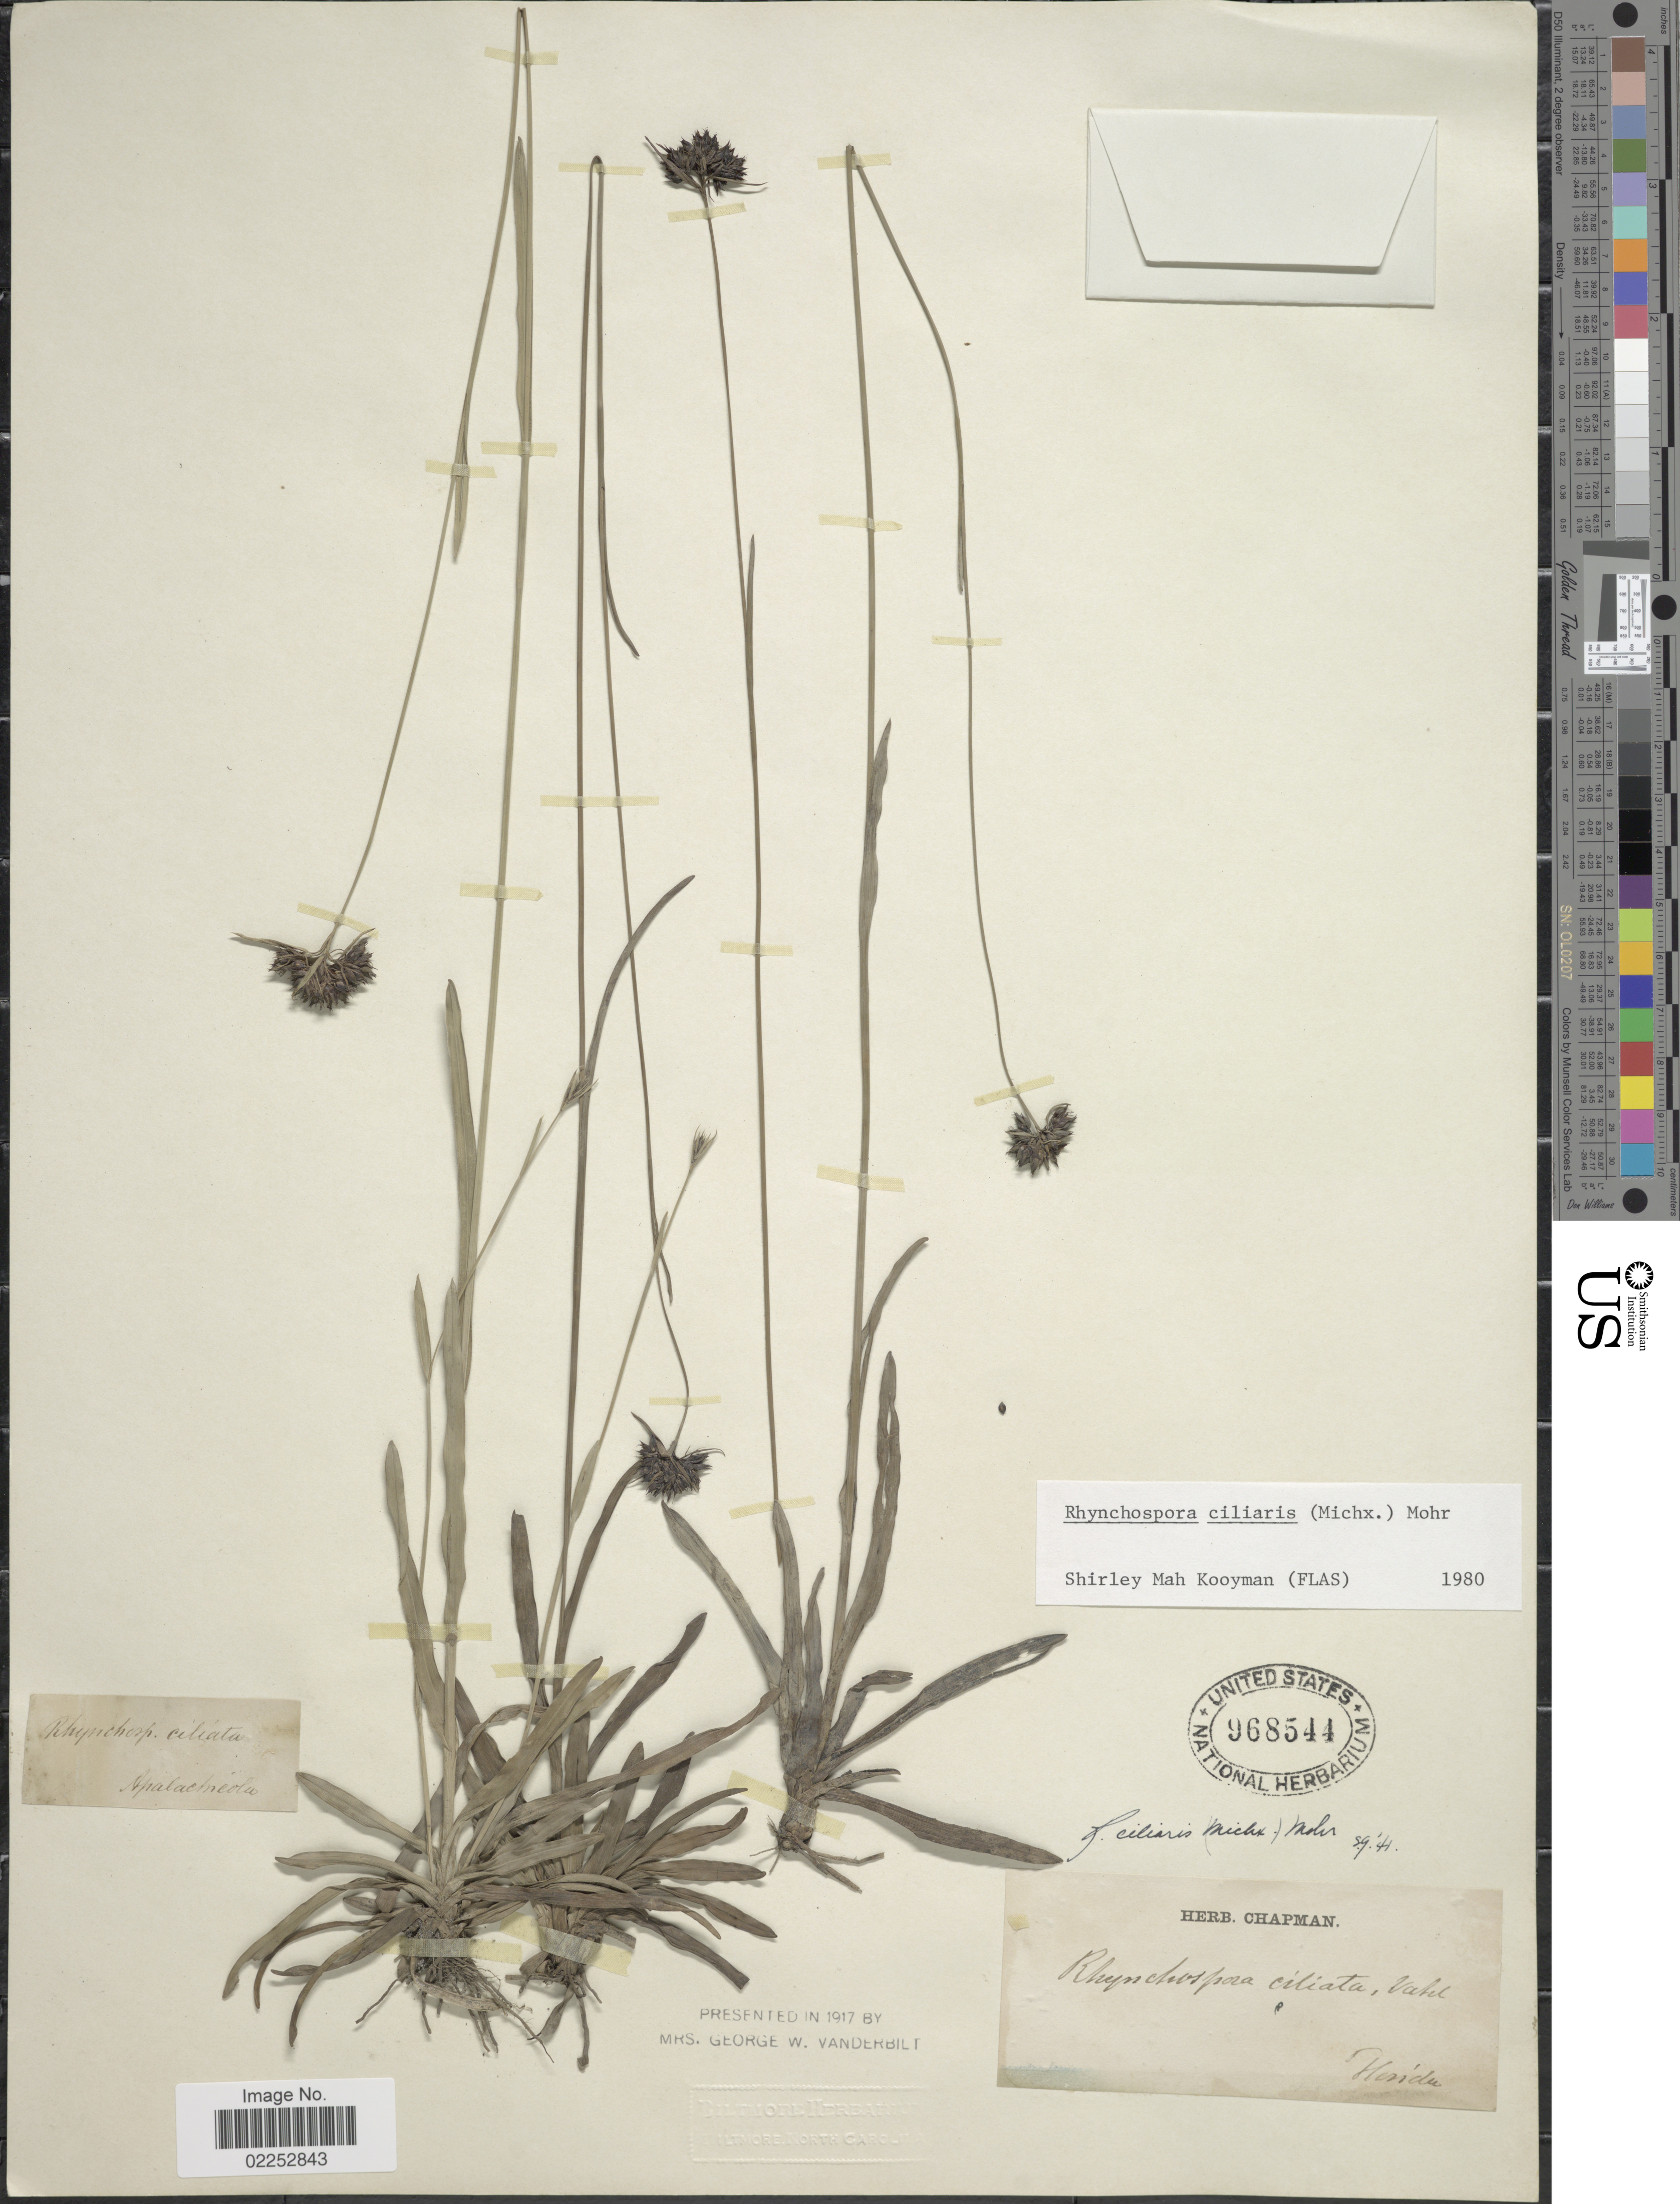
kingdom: Plantae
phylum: Tracheophyta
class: Liliopsida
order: Poales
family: Cyperaceae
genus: Rhynchospora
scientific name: Rhynchospora ciliaris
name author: (Michx.) C. Mohr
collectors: ex herb. Chapman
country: United States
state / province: Florida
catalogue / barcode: US 968544